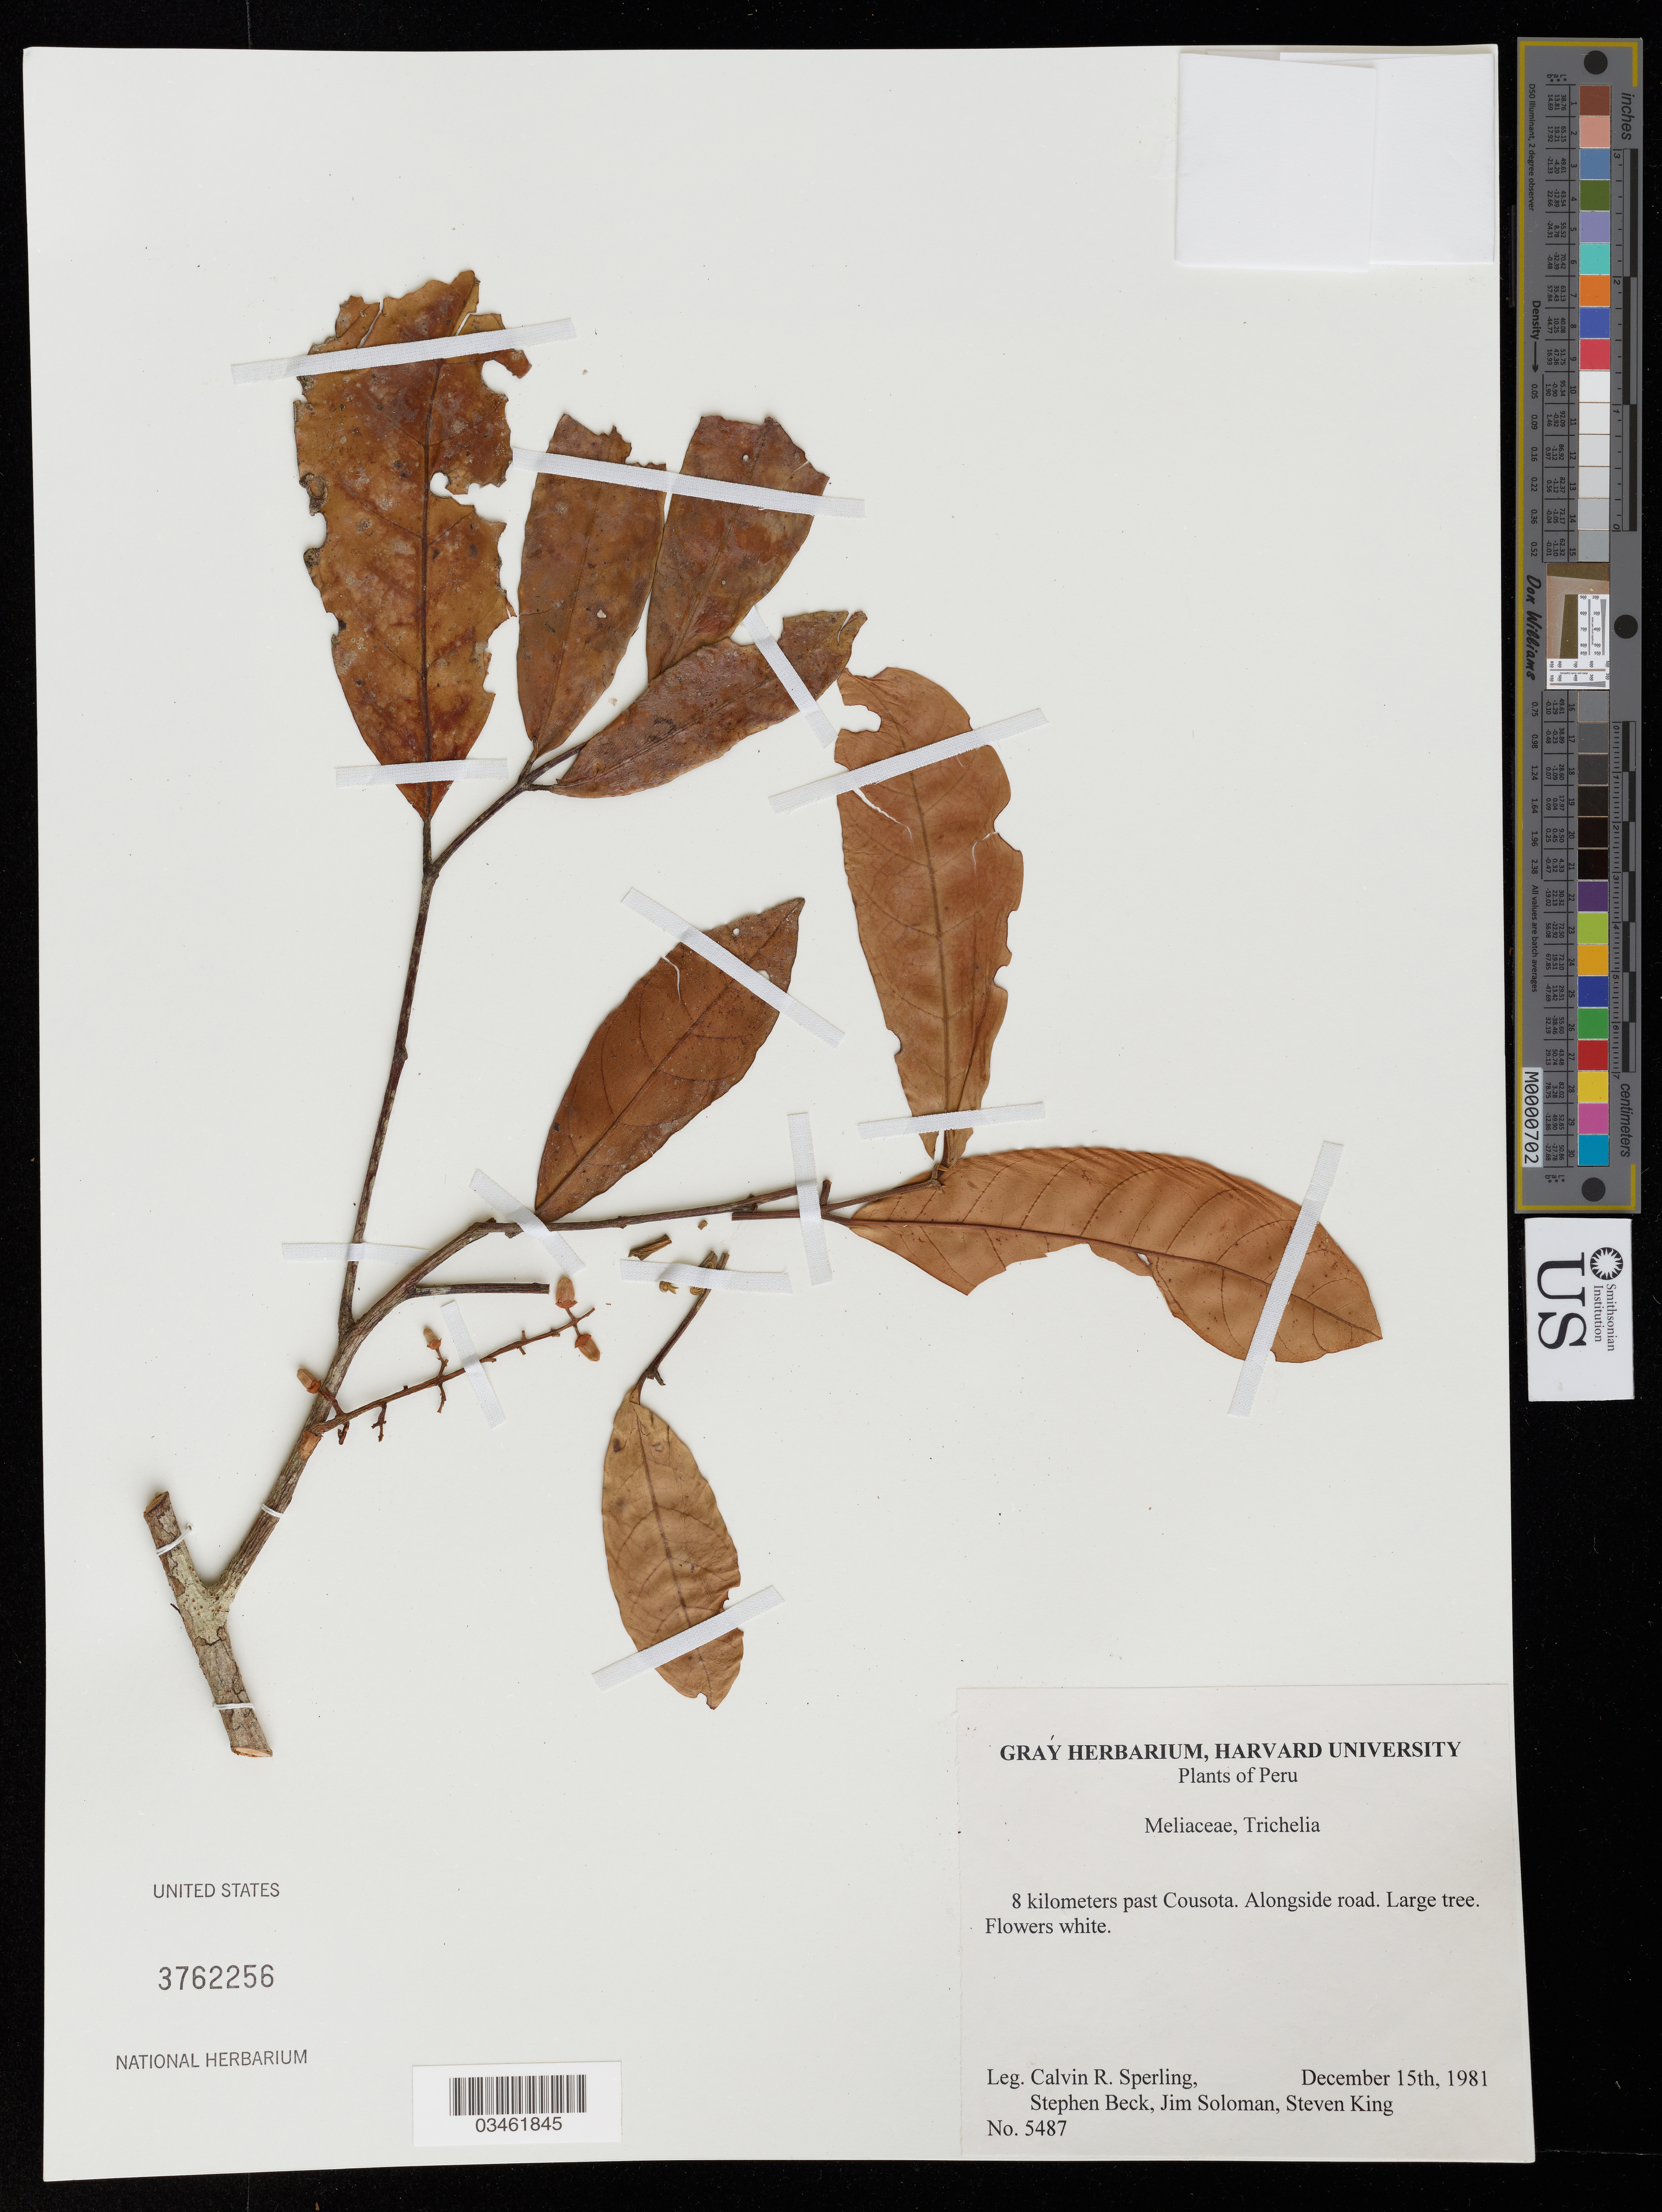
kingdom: Plantae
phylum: Tracheophyta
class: Magnoliopsida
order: Sapindales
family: Meliaceae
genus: Trichilia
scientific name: Trichilia sp.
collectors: C. R. Sperling, S. Beck, J. Soloman & S. R. King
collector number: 5487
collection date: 1981-12-15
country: Peru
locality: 8 kilometers past Cousota. Alongside road.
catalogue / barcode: US 3762256